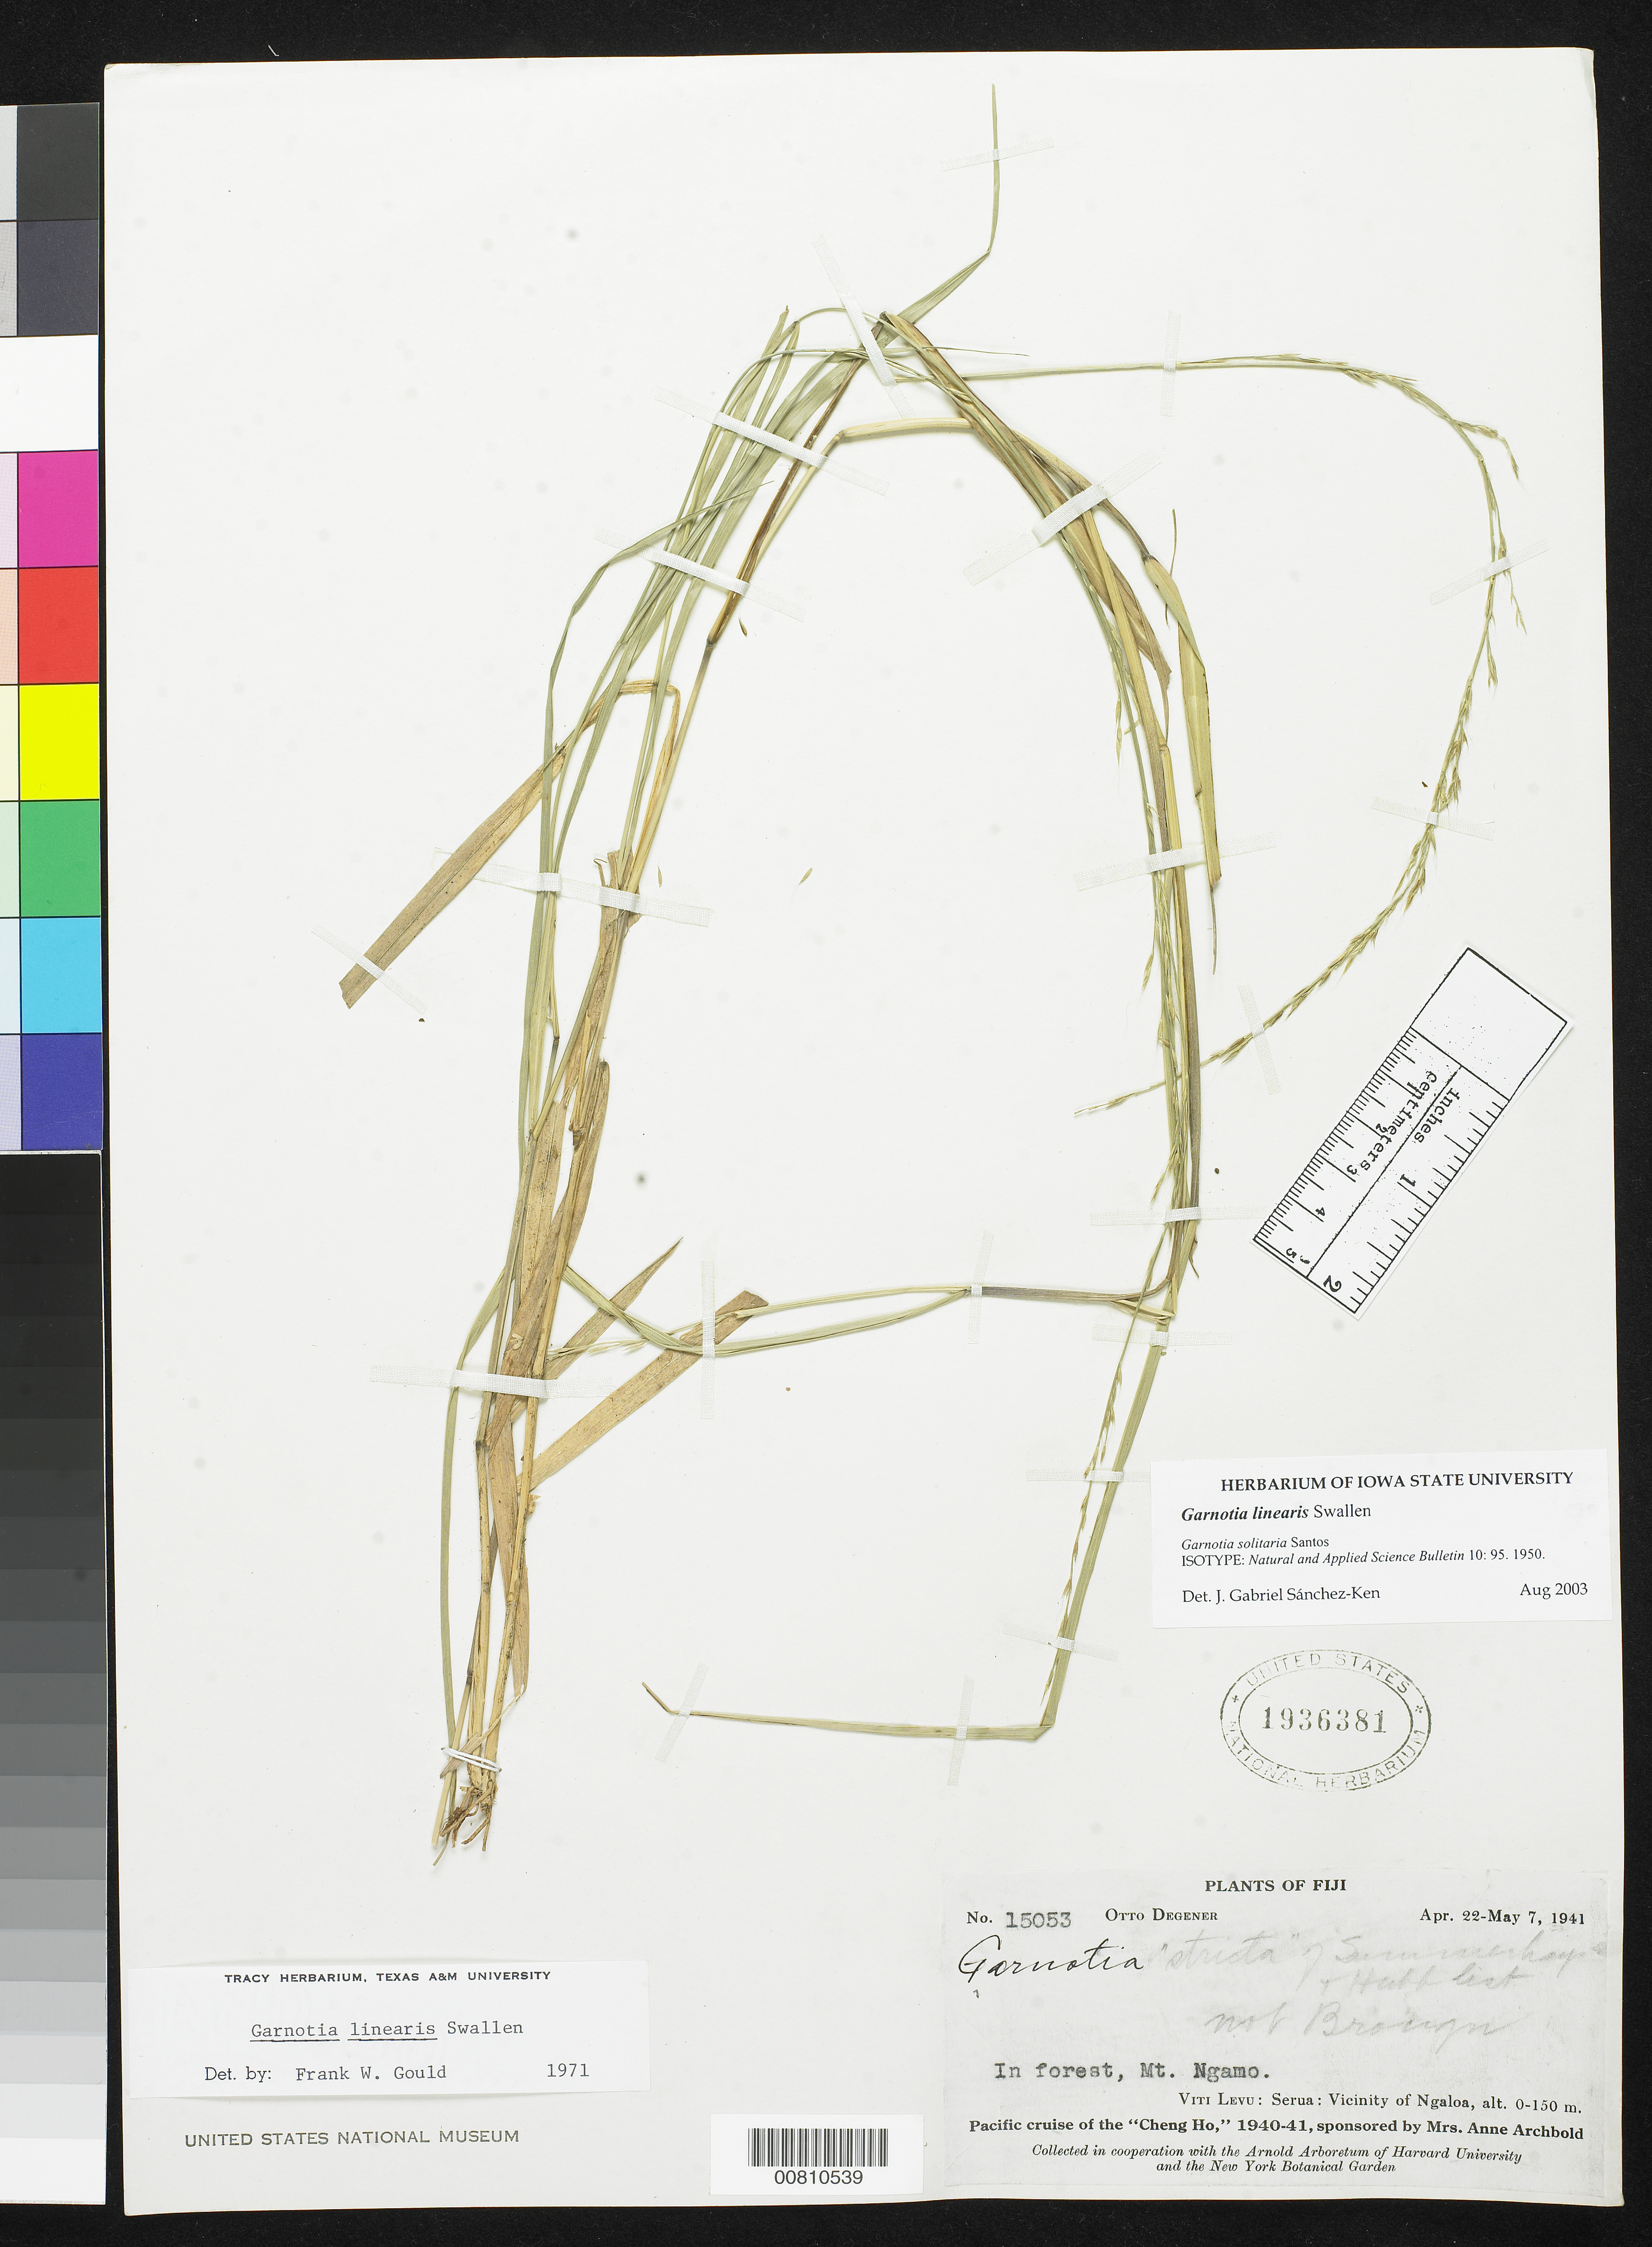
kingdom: Plantae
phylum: Tracheophyta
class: Liliopsida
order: Poales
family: Poaceae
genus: Garnotia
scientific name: Garnotia solitaria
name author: Santos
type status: Isotype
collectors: O. Degener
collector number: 15053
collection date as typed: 22 Apr 1941 to 7 May 1941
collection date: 1941-04-22/1941-05-07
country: Fiji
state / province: Western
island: Viti Levu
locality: Viti Levu: Serua: vicinity of Ngaloa. Mt. Ngamo.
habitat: In forest.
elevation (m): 0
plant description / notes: Holotype at GH.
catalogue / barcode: US 1936381